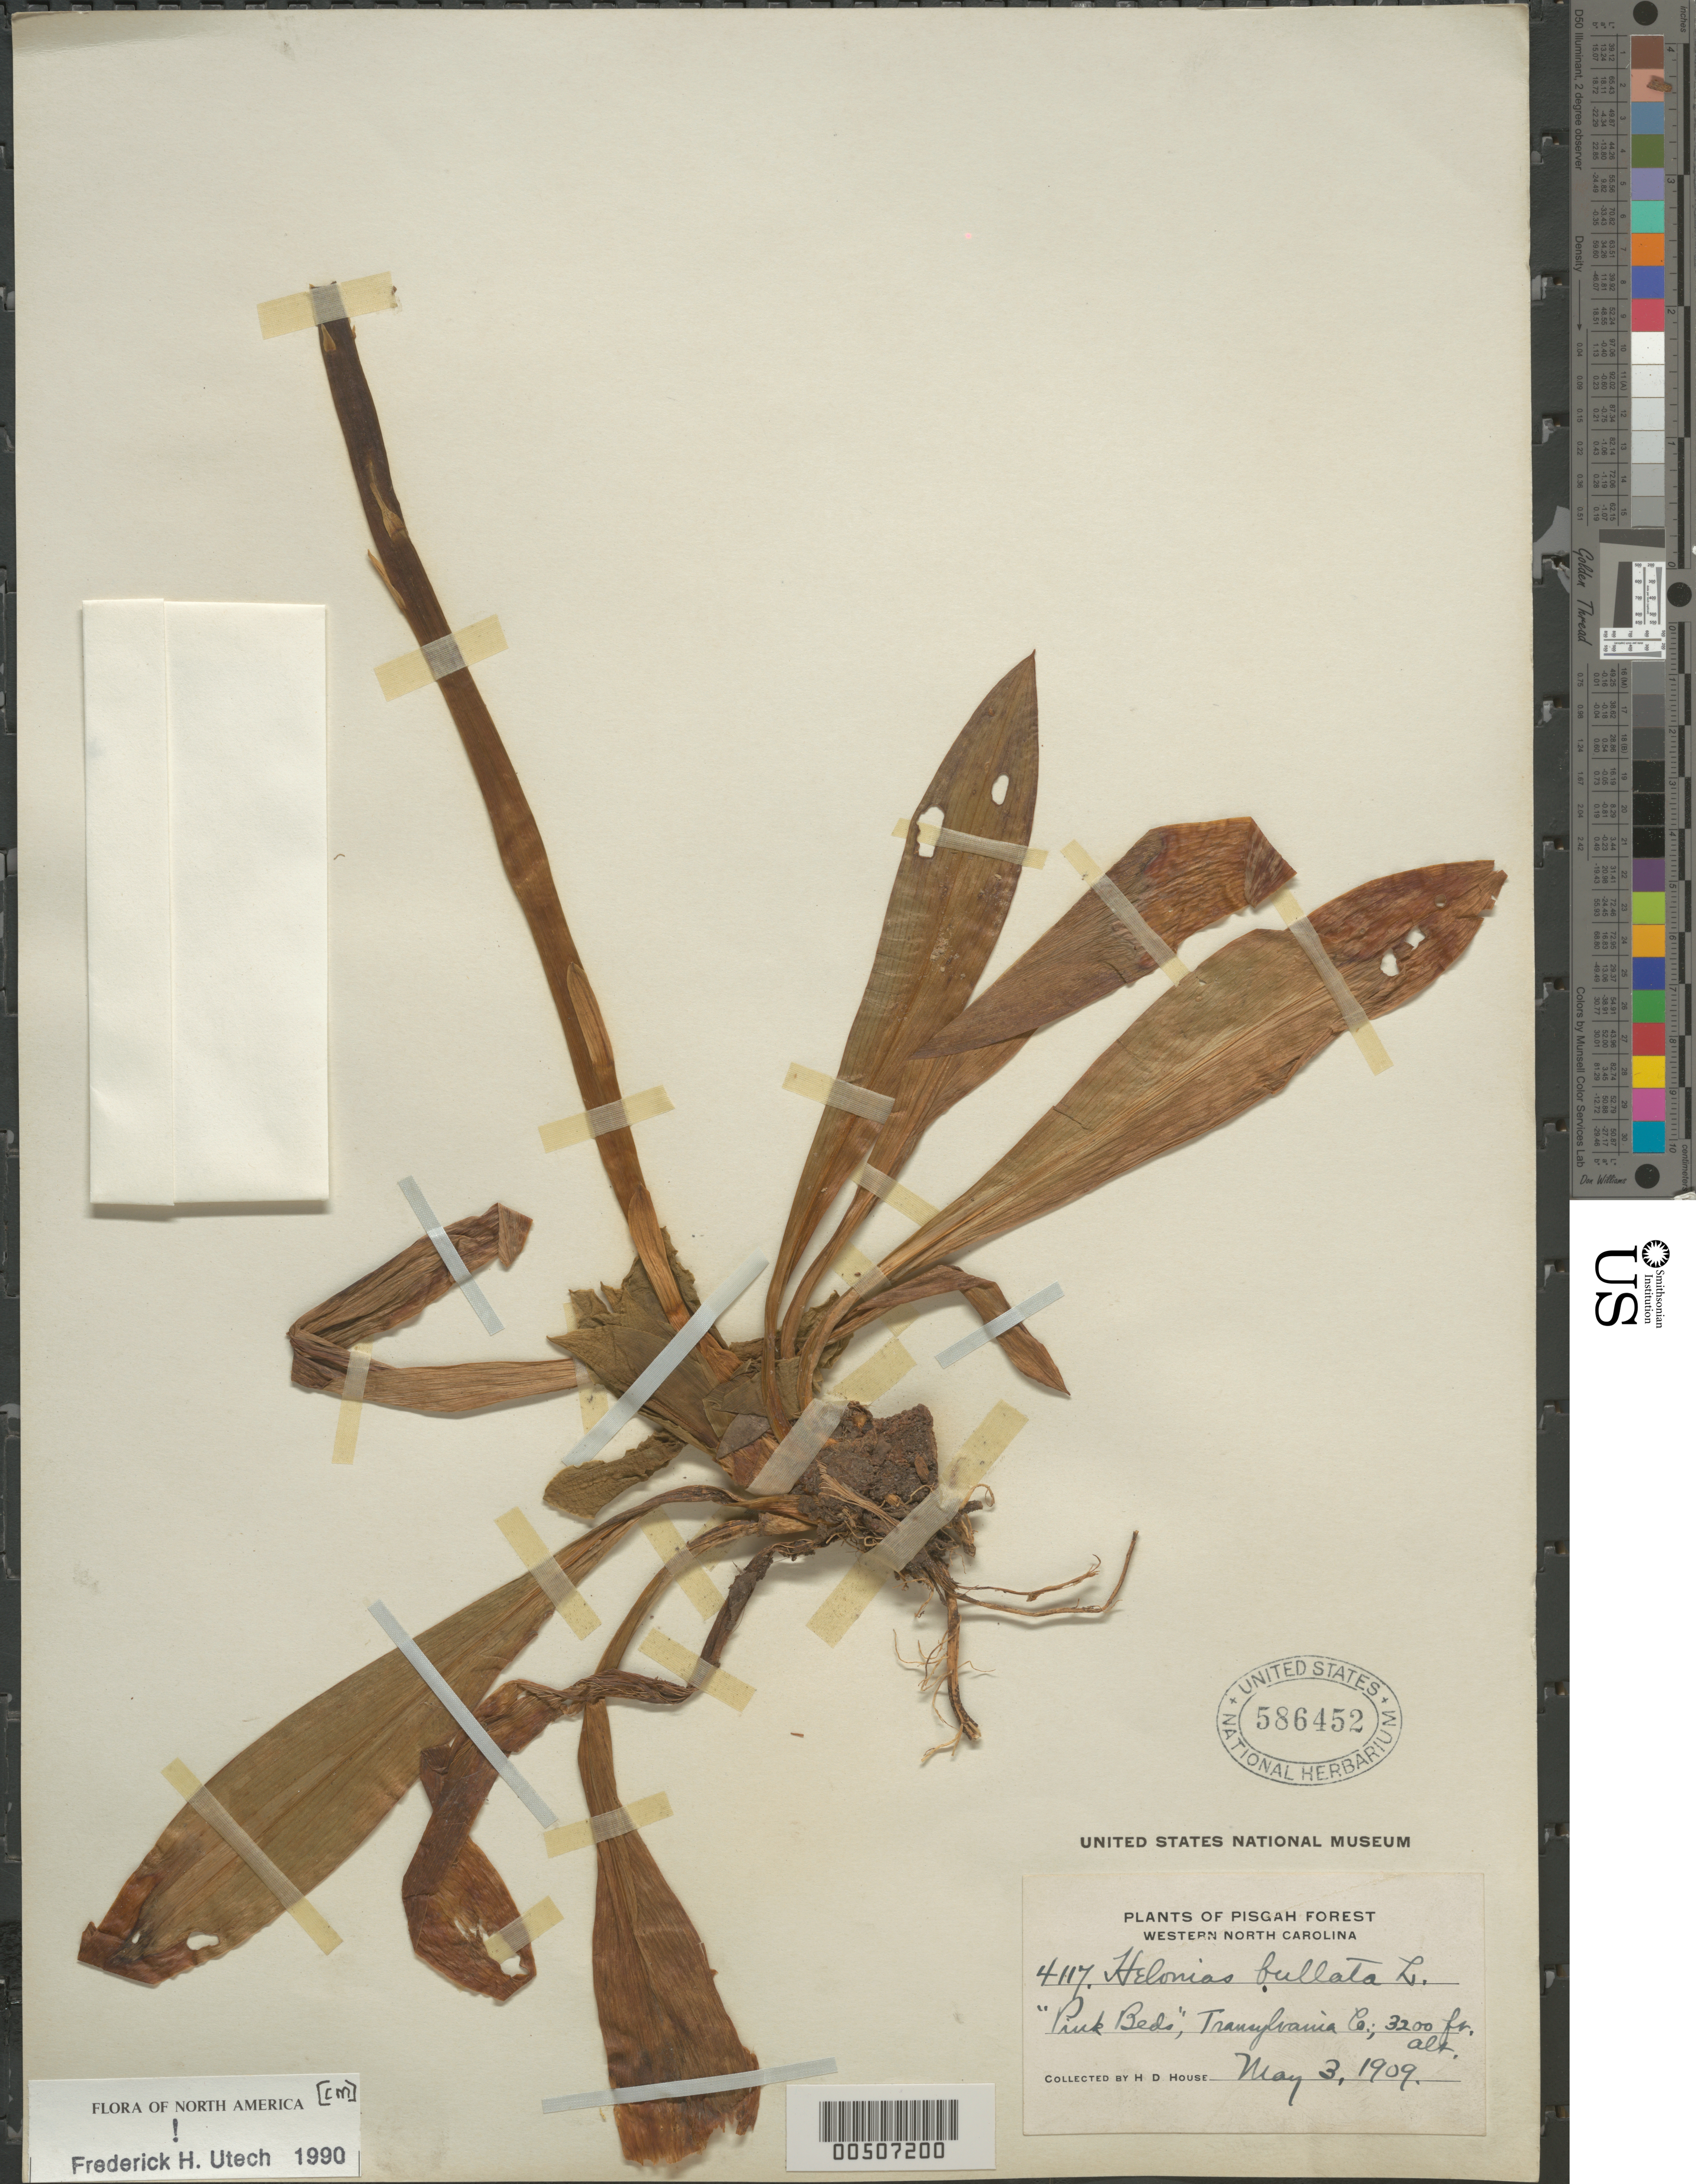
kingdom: Plantae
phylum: Tracheophyta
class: Liliopsida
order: Liliales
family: Melanthiaceae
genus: Helonias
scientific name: Helonias bullata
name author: L.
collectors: H. D. House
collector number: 4117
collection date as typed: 03 May 1909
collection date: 1909-05-03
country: United States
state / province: North Carolina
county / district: Transylvania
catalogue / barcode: US 586452